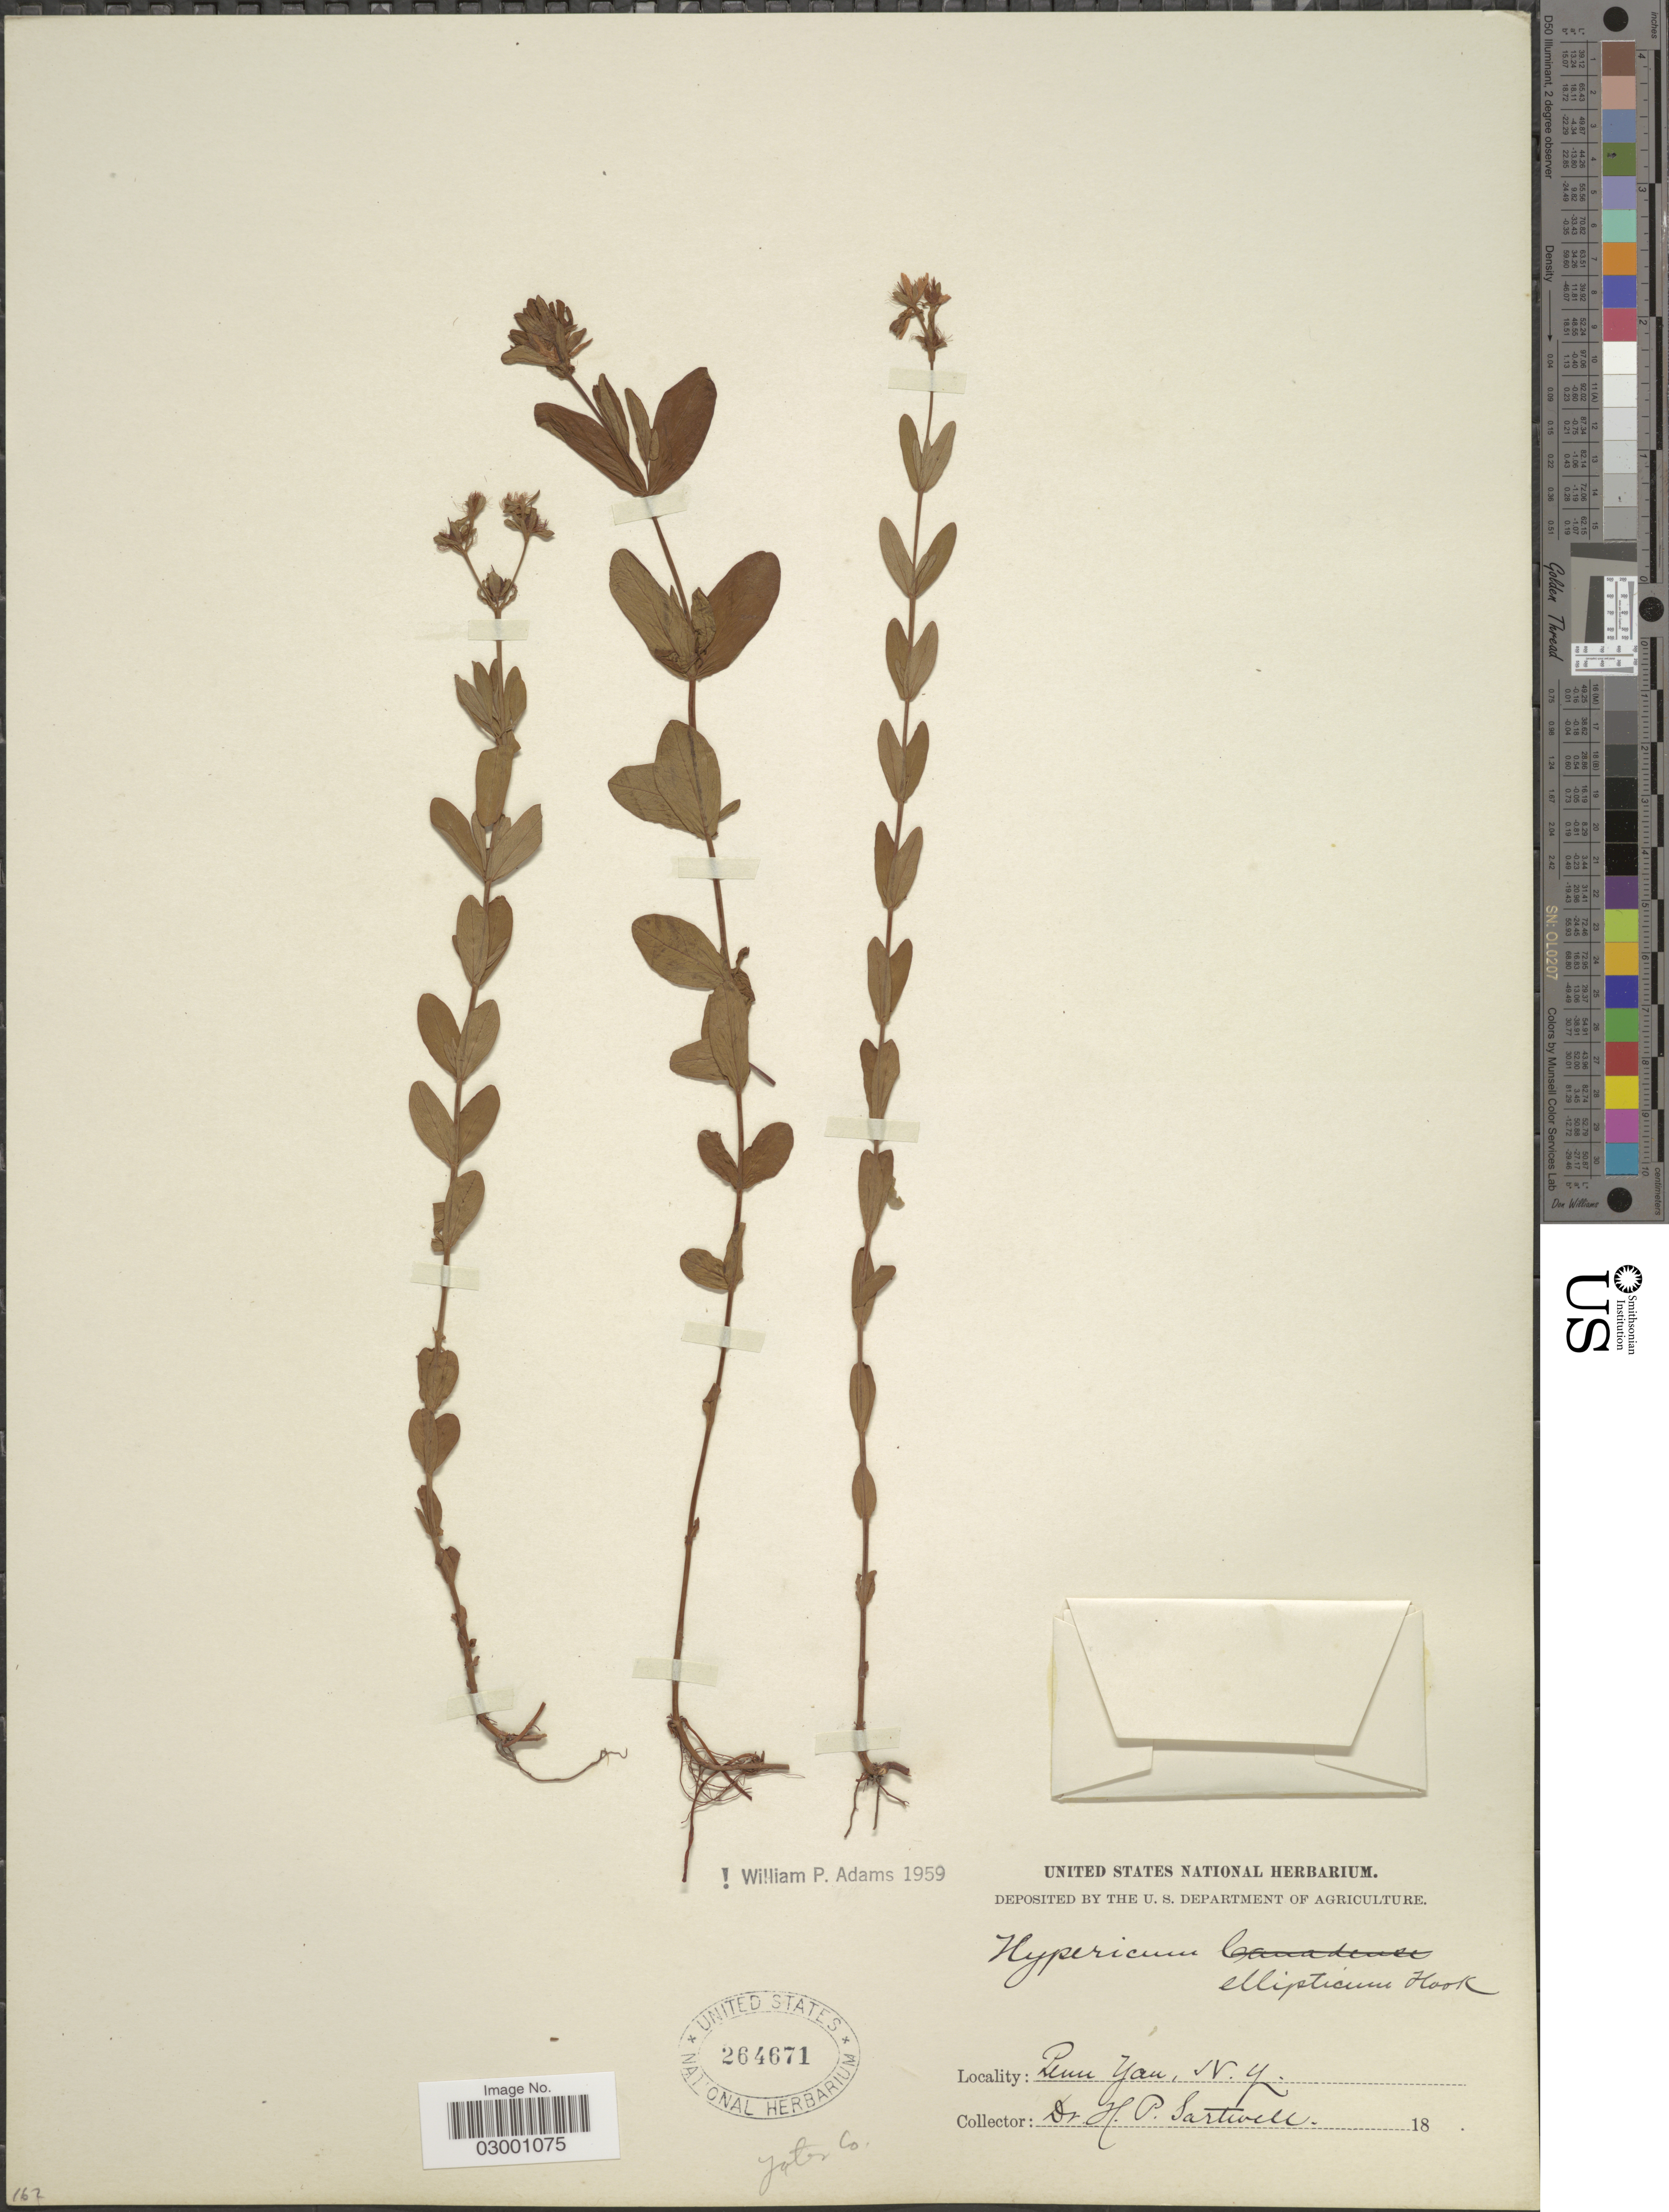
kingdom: Plantae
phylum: Tracheophyta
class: Magnoliopsida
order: Malpighiales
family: Hypericaceae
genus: Hypericum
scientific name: Hypericum ellipticum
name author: Hook.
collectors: H. P. Sartwell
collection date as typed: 18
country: United States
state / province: New York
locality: Penn Yan, Jates Co.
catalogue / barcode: US 264671